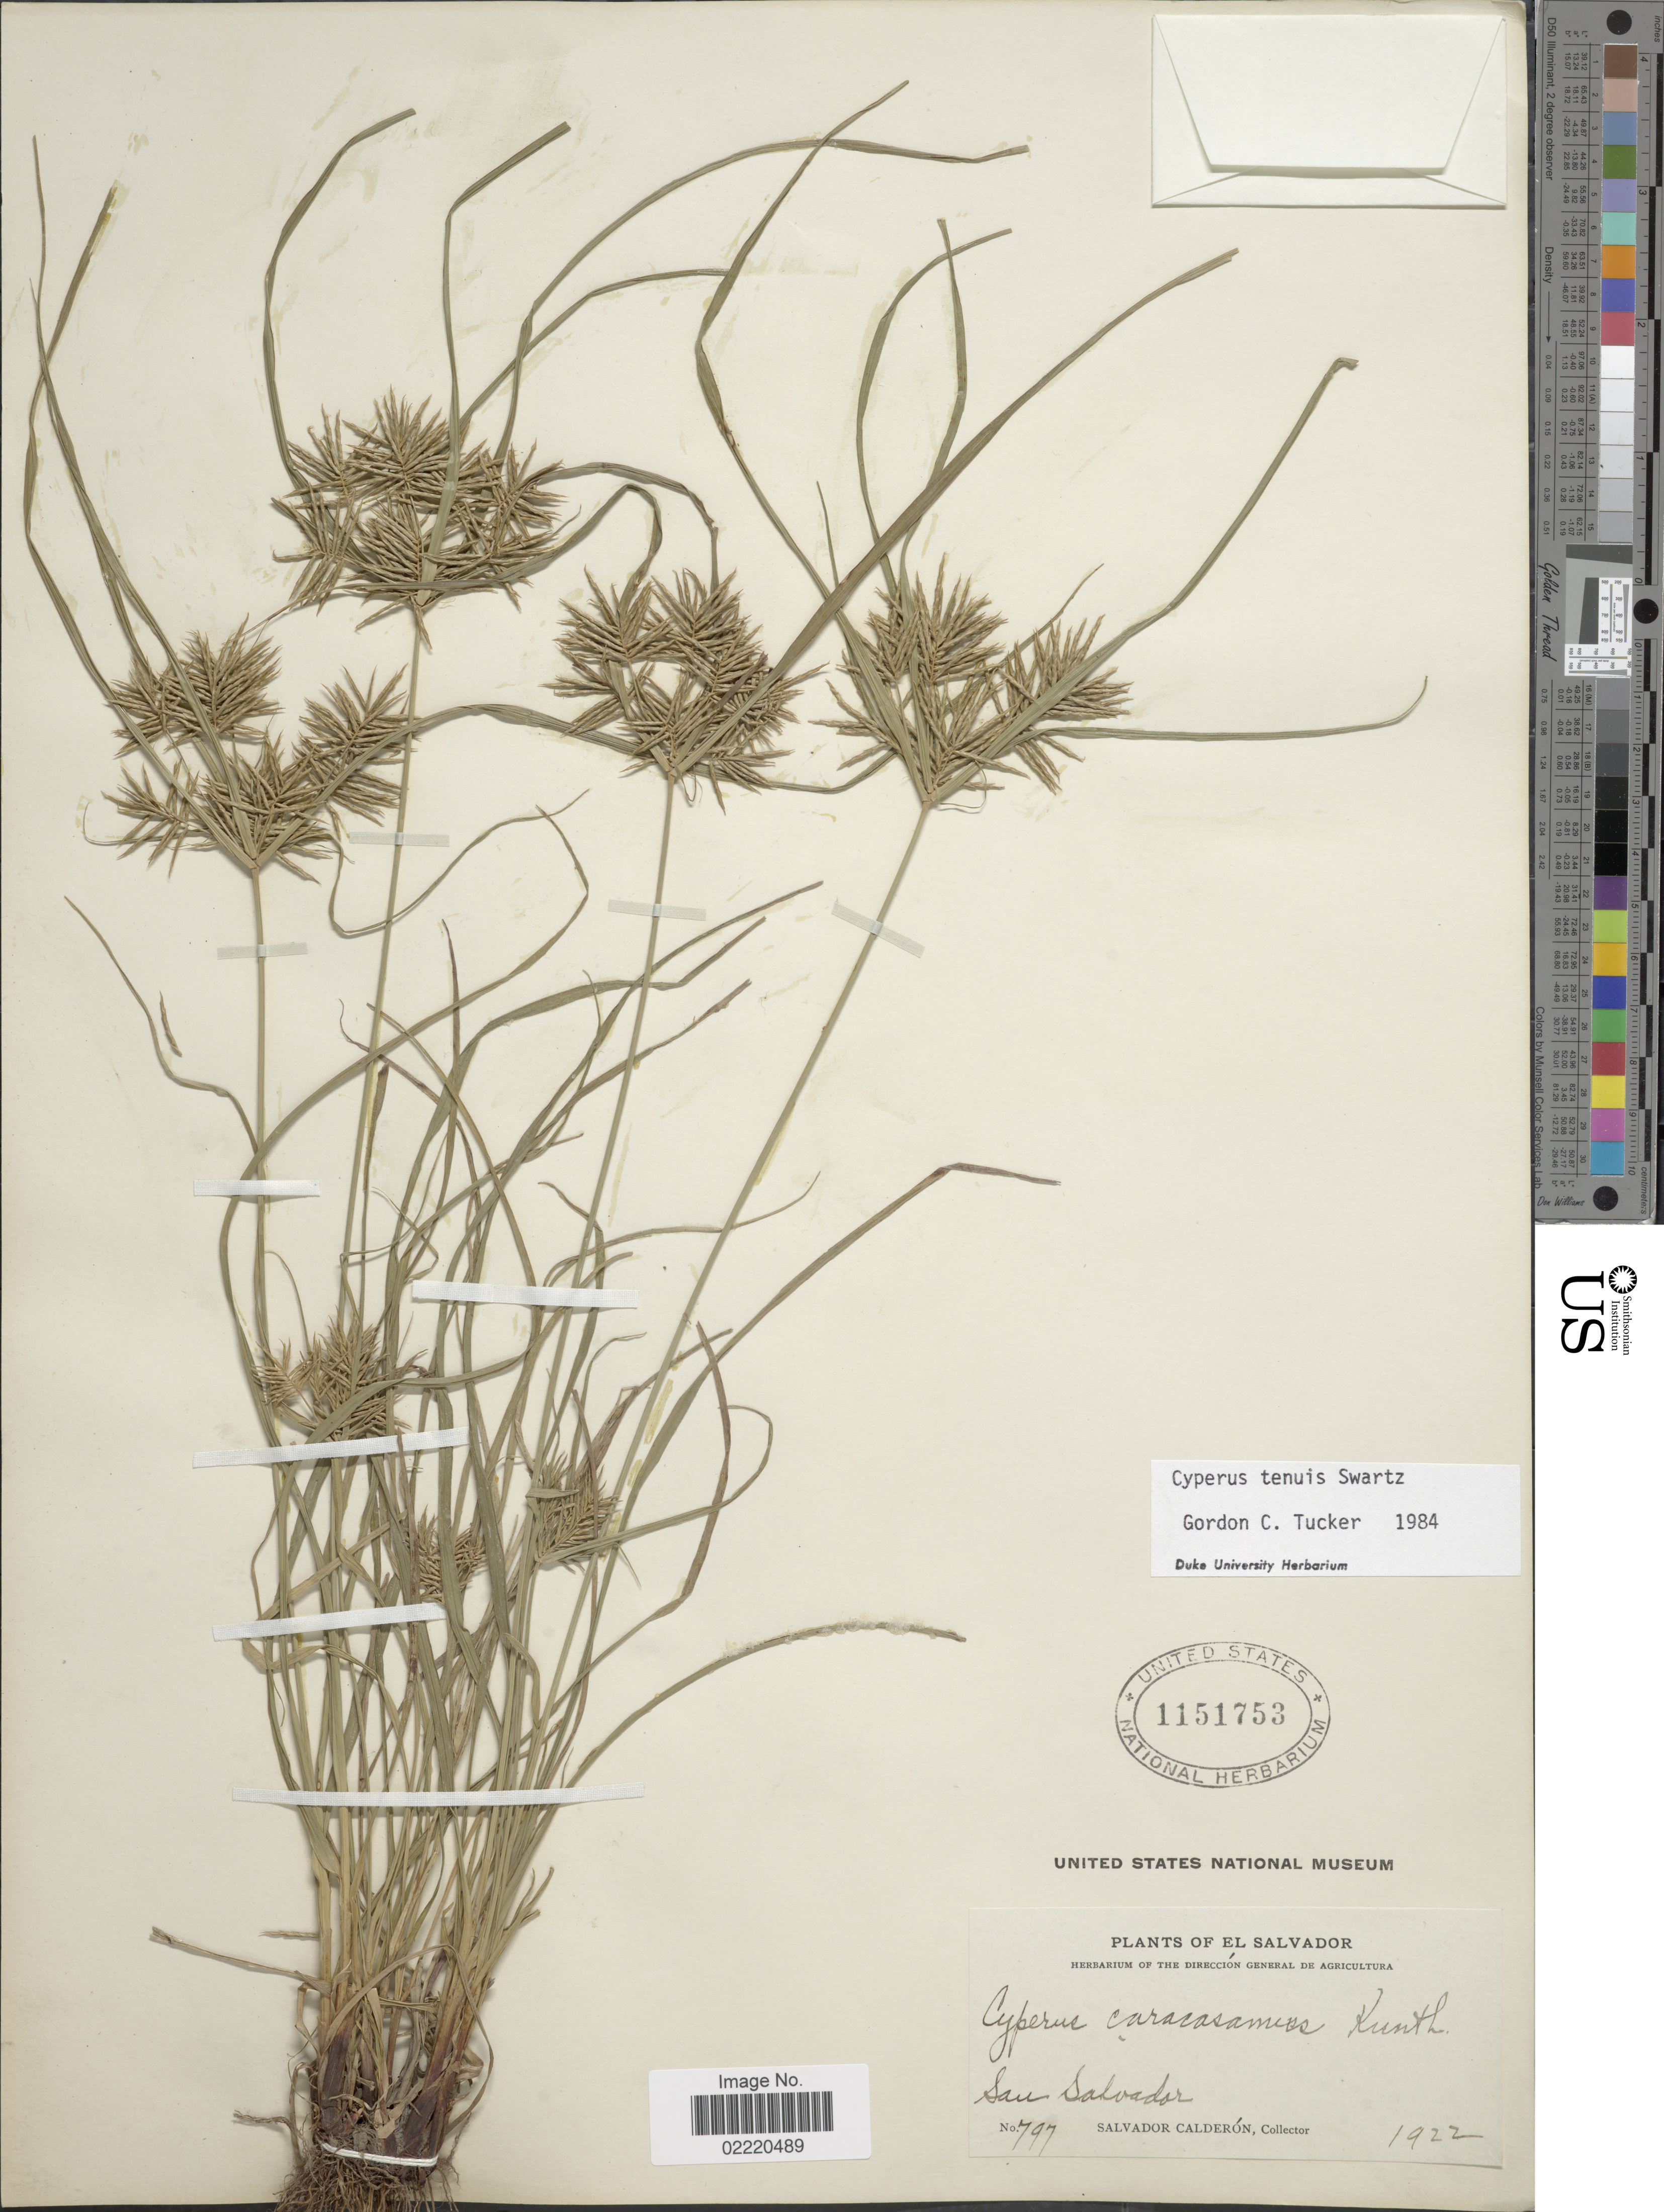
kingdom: Plantae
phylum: Tracheophyta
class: Liliopsida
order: Poales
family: Cyperaceae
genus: Cyperus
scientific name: Cyperus tenuis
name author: Sw.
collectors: S. Calderón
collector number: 797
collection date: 1922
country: El Salvador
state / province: San Salvador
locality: San Salvador.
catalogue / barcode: US 1151753